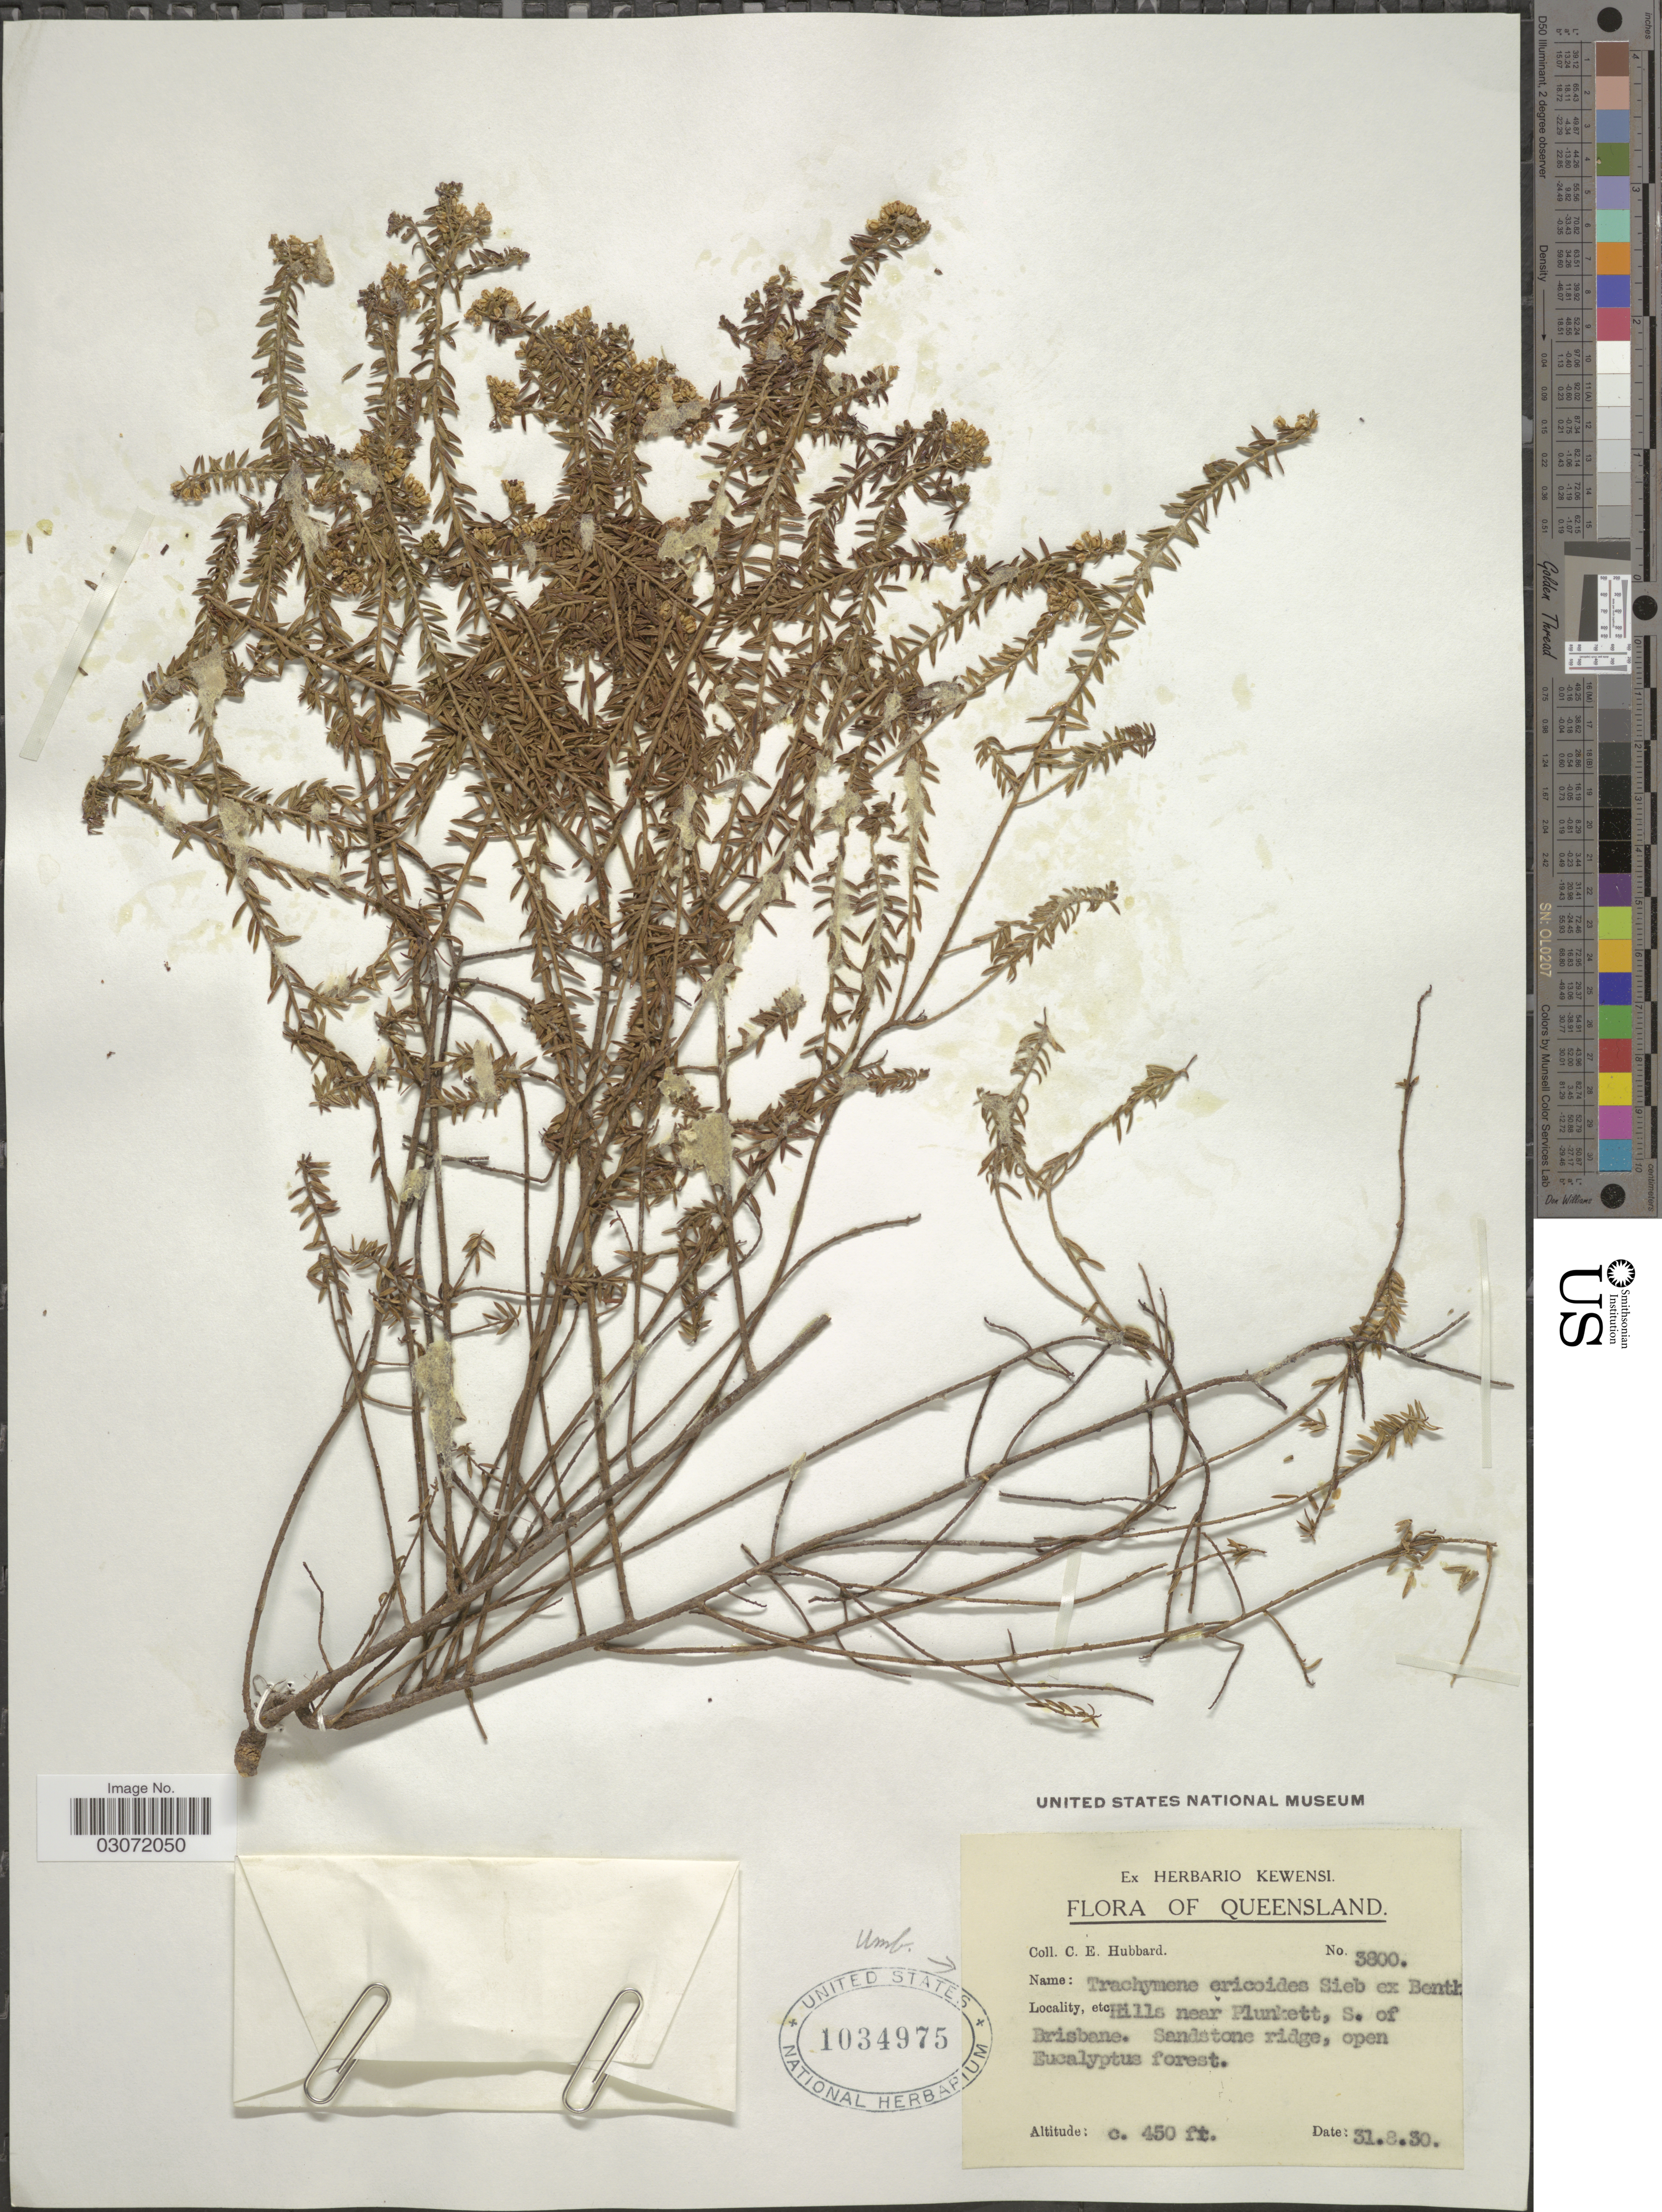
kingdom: Plantae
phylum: Tracheophyta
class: Magnoliopsida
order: Apiales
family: Apiaceae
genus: Platysace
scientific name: Platysace ericoides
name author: (Siebold ex DC.) C. Norman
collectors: C. E. Hubbard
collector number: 3800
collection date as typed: Transcribed d/m/y: 31/8/30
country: Australia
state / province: Queensland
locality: Hills near Plunkett, S. of Brisbane.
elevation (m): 137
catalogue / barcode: US 1034975